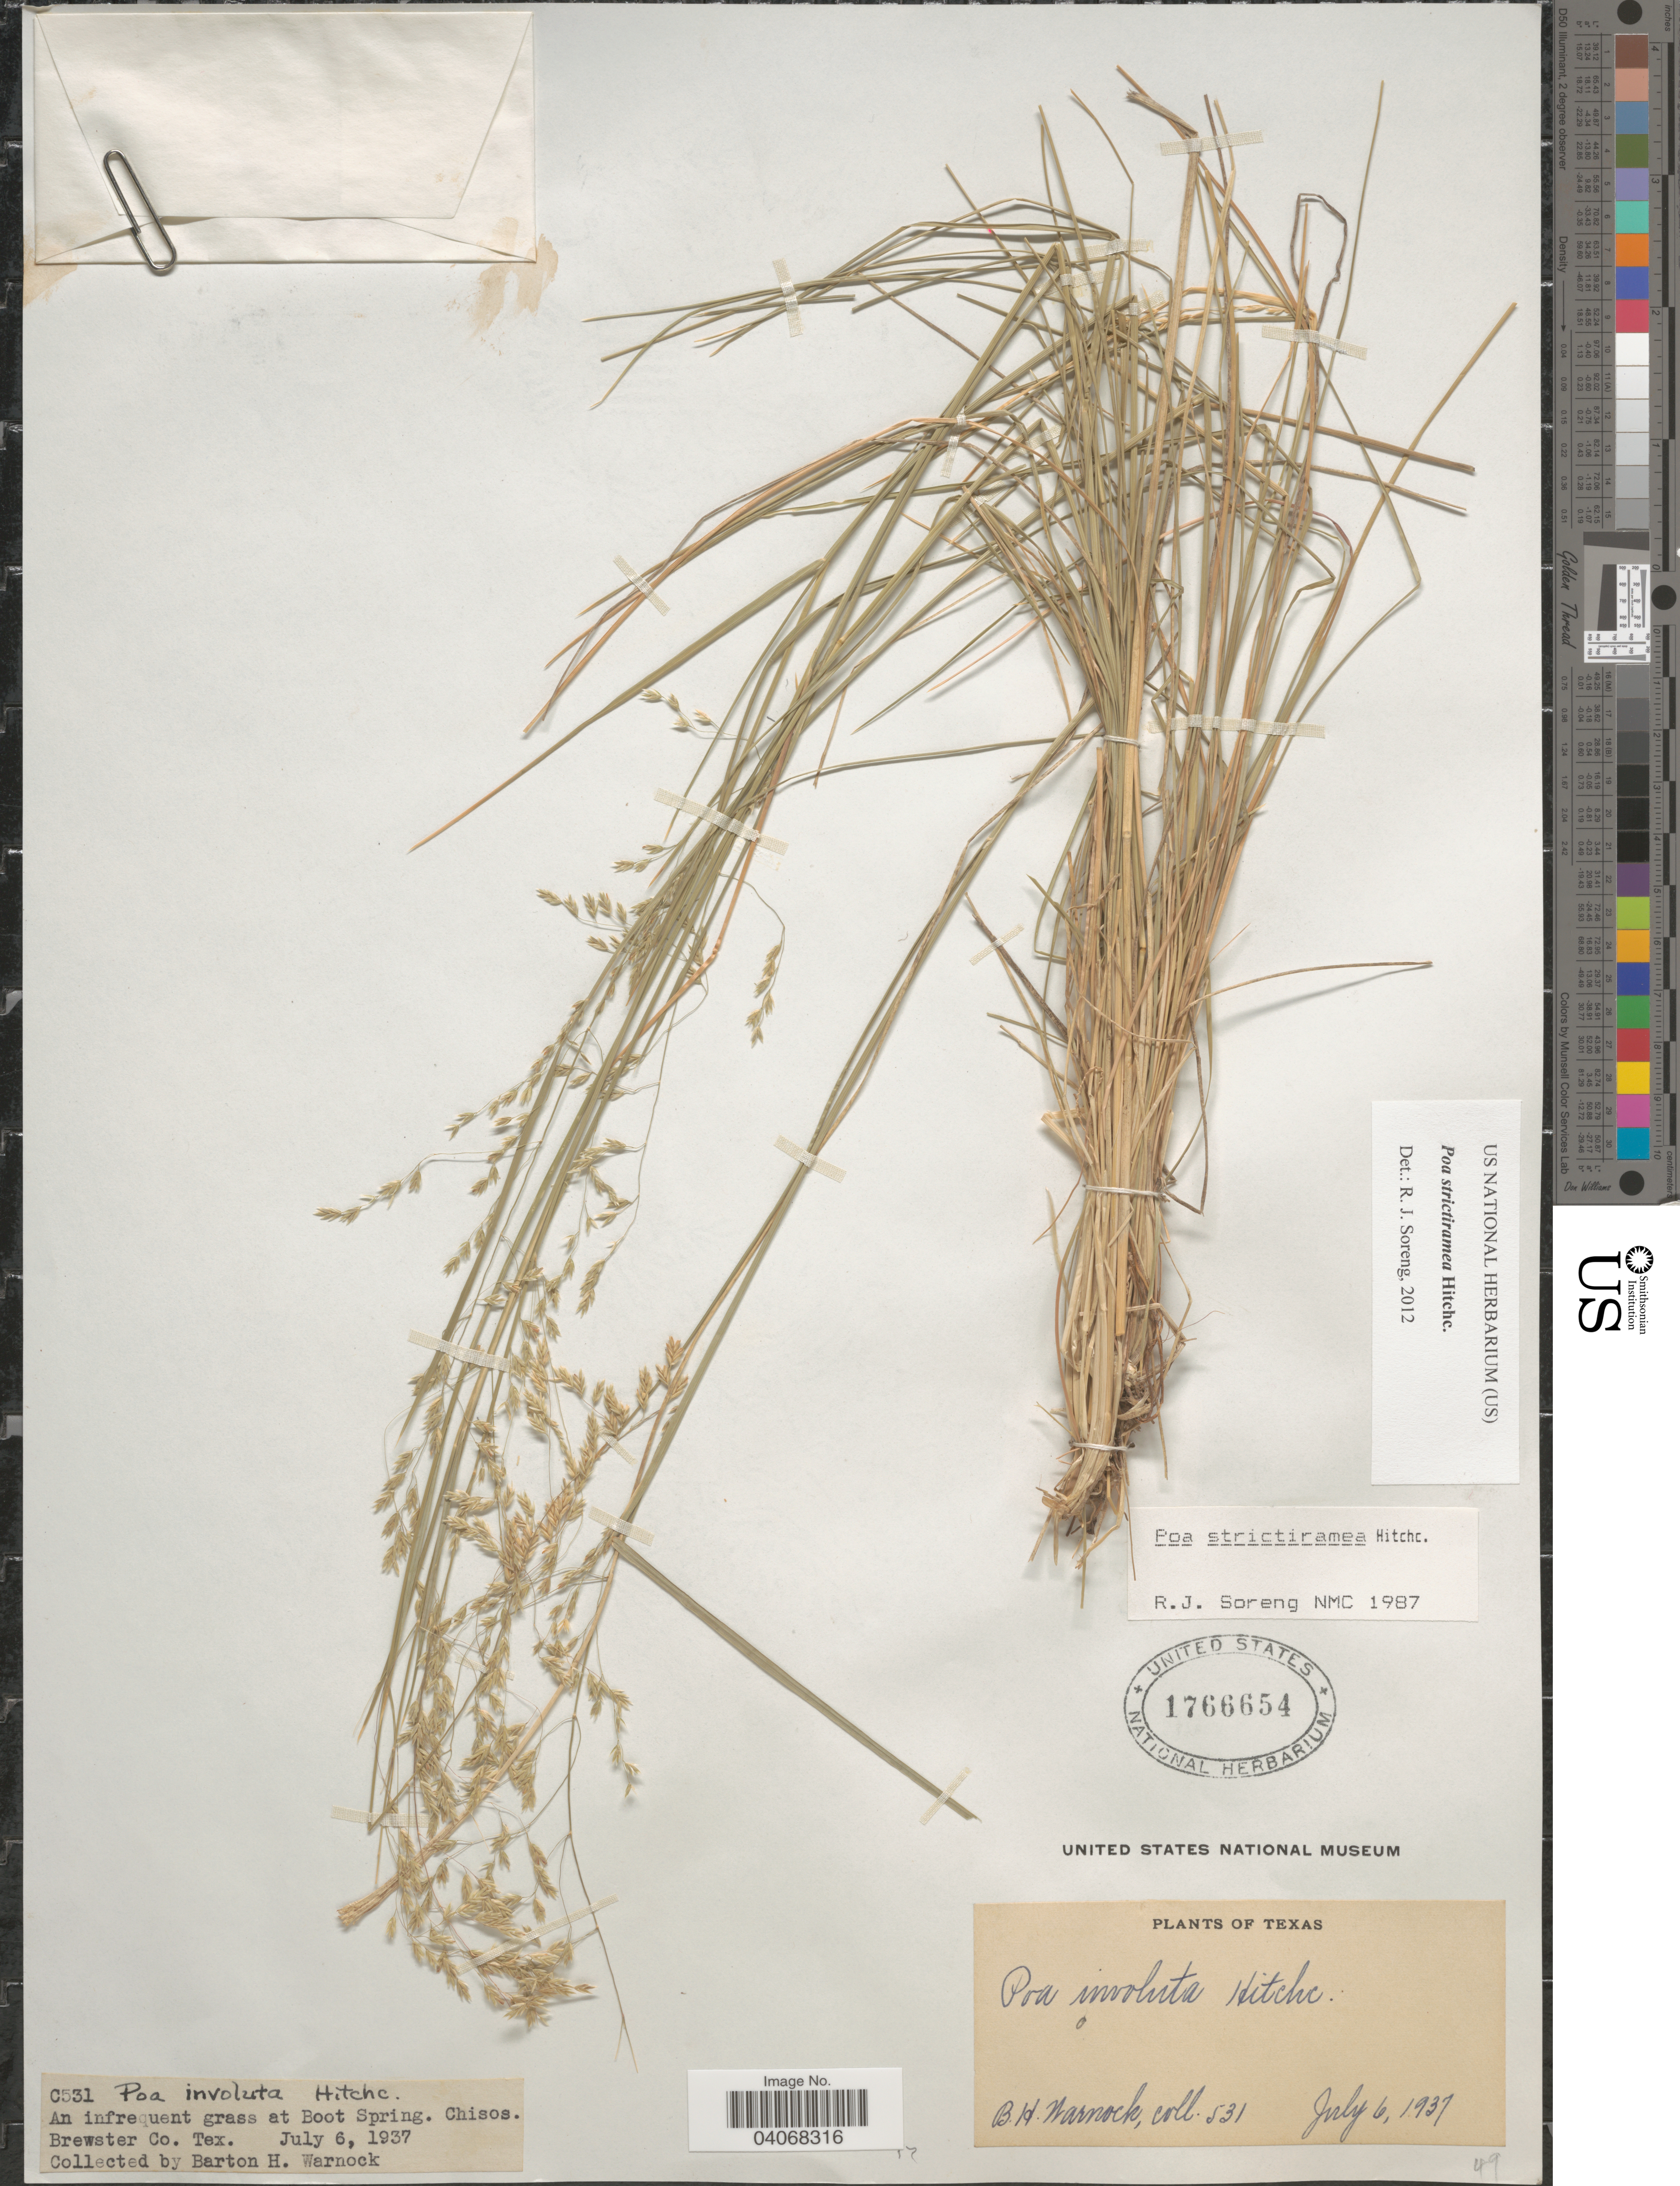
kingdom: Plantae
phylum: Tracheophyta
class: Liliopsida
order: Poales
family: Poaceae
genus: Poa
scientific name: Poa strictiramea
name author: Hitchc.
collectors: B. H. Warnock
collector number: C531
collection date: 1937-07-06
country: United States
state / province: Texas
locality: An infrequent grass at Boot Spring. Chisos. Brewster Co.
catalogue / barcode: US 1766654